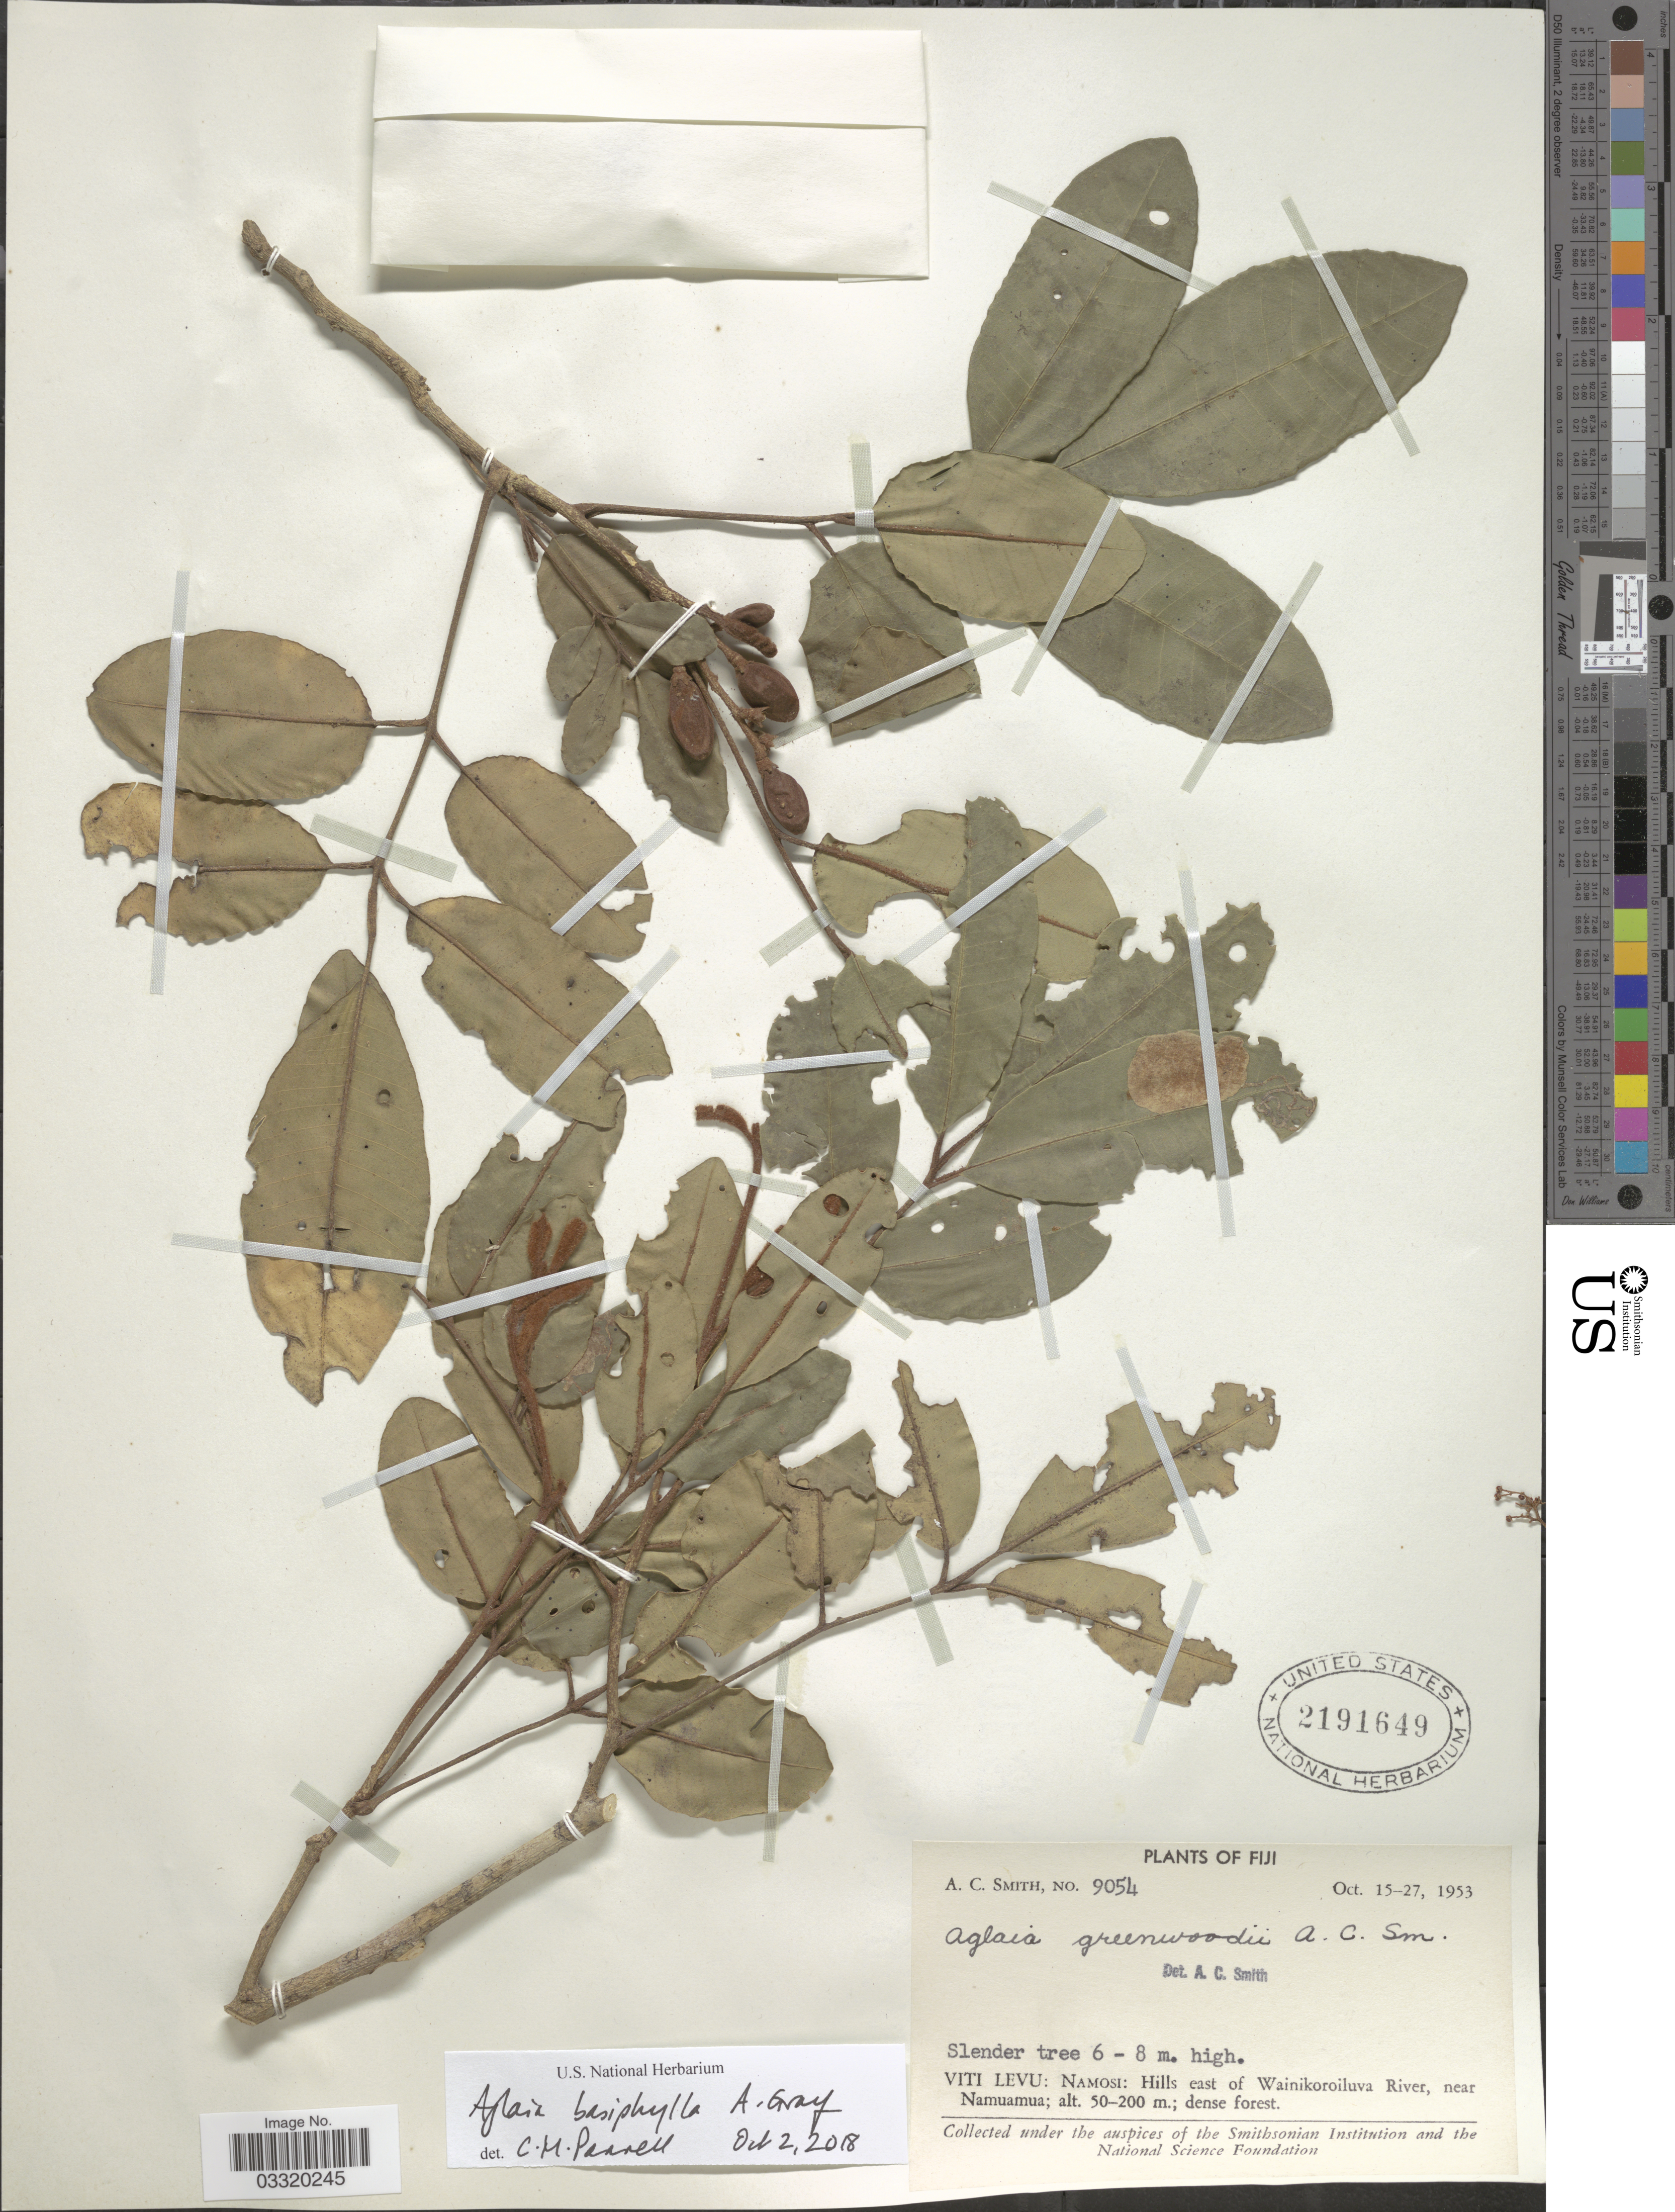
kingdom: Plantae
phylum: Tracheophyta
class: Magnoliopsida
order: Sapindales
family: Meliaceae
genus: Aglaia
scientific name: Aglaia basiphylla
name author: A. Gray in Wilkes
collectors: A. C. Smith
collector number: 9054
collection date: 1953-10-15/1953-10-27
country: Fiji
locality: Viti Levu: Namosi: Hills east of Wainikoroiluva River, near Namuamua.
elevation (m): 50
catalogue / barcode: US 2191649